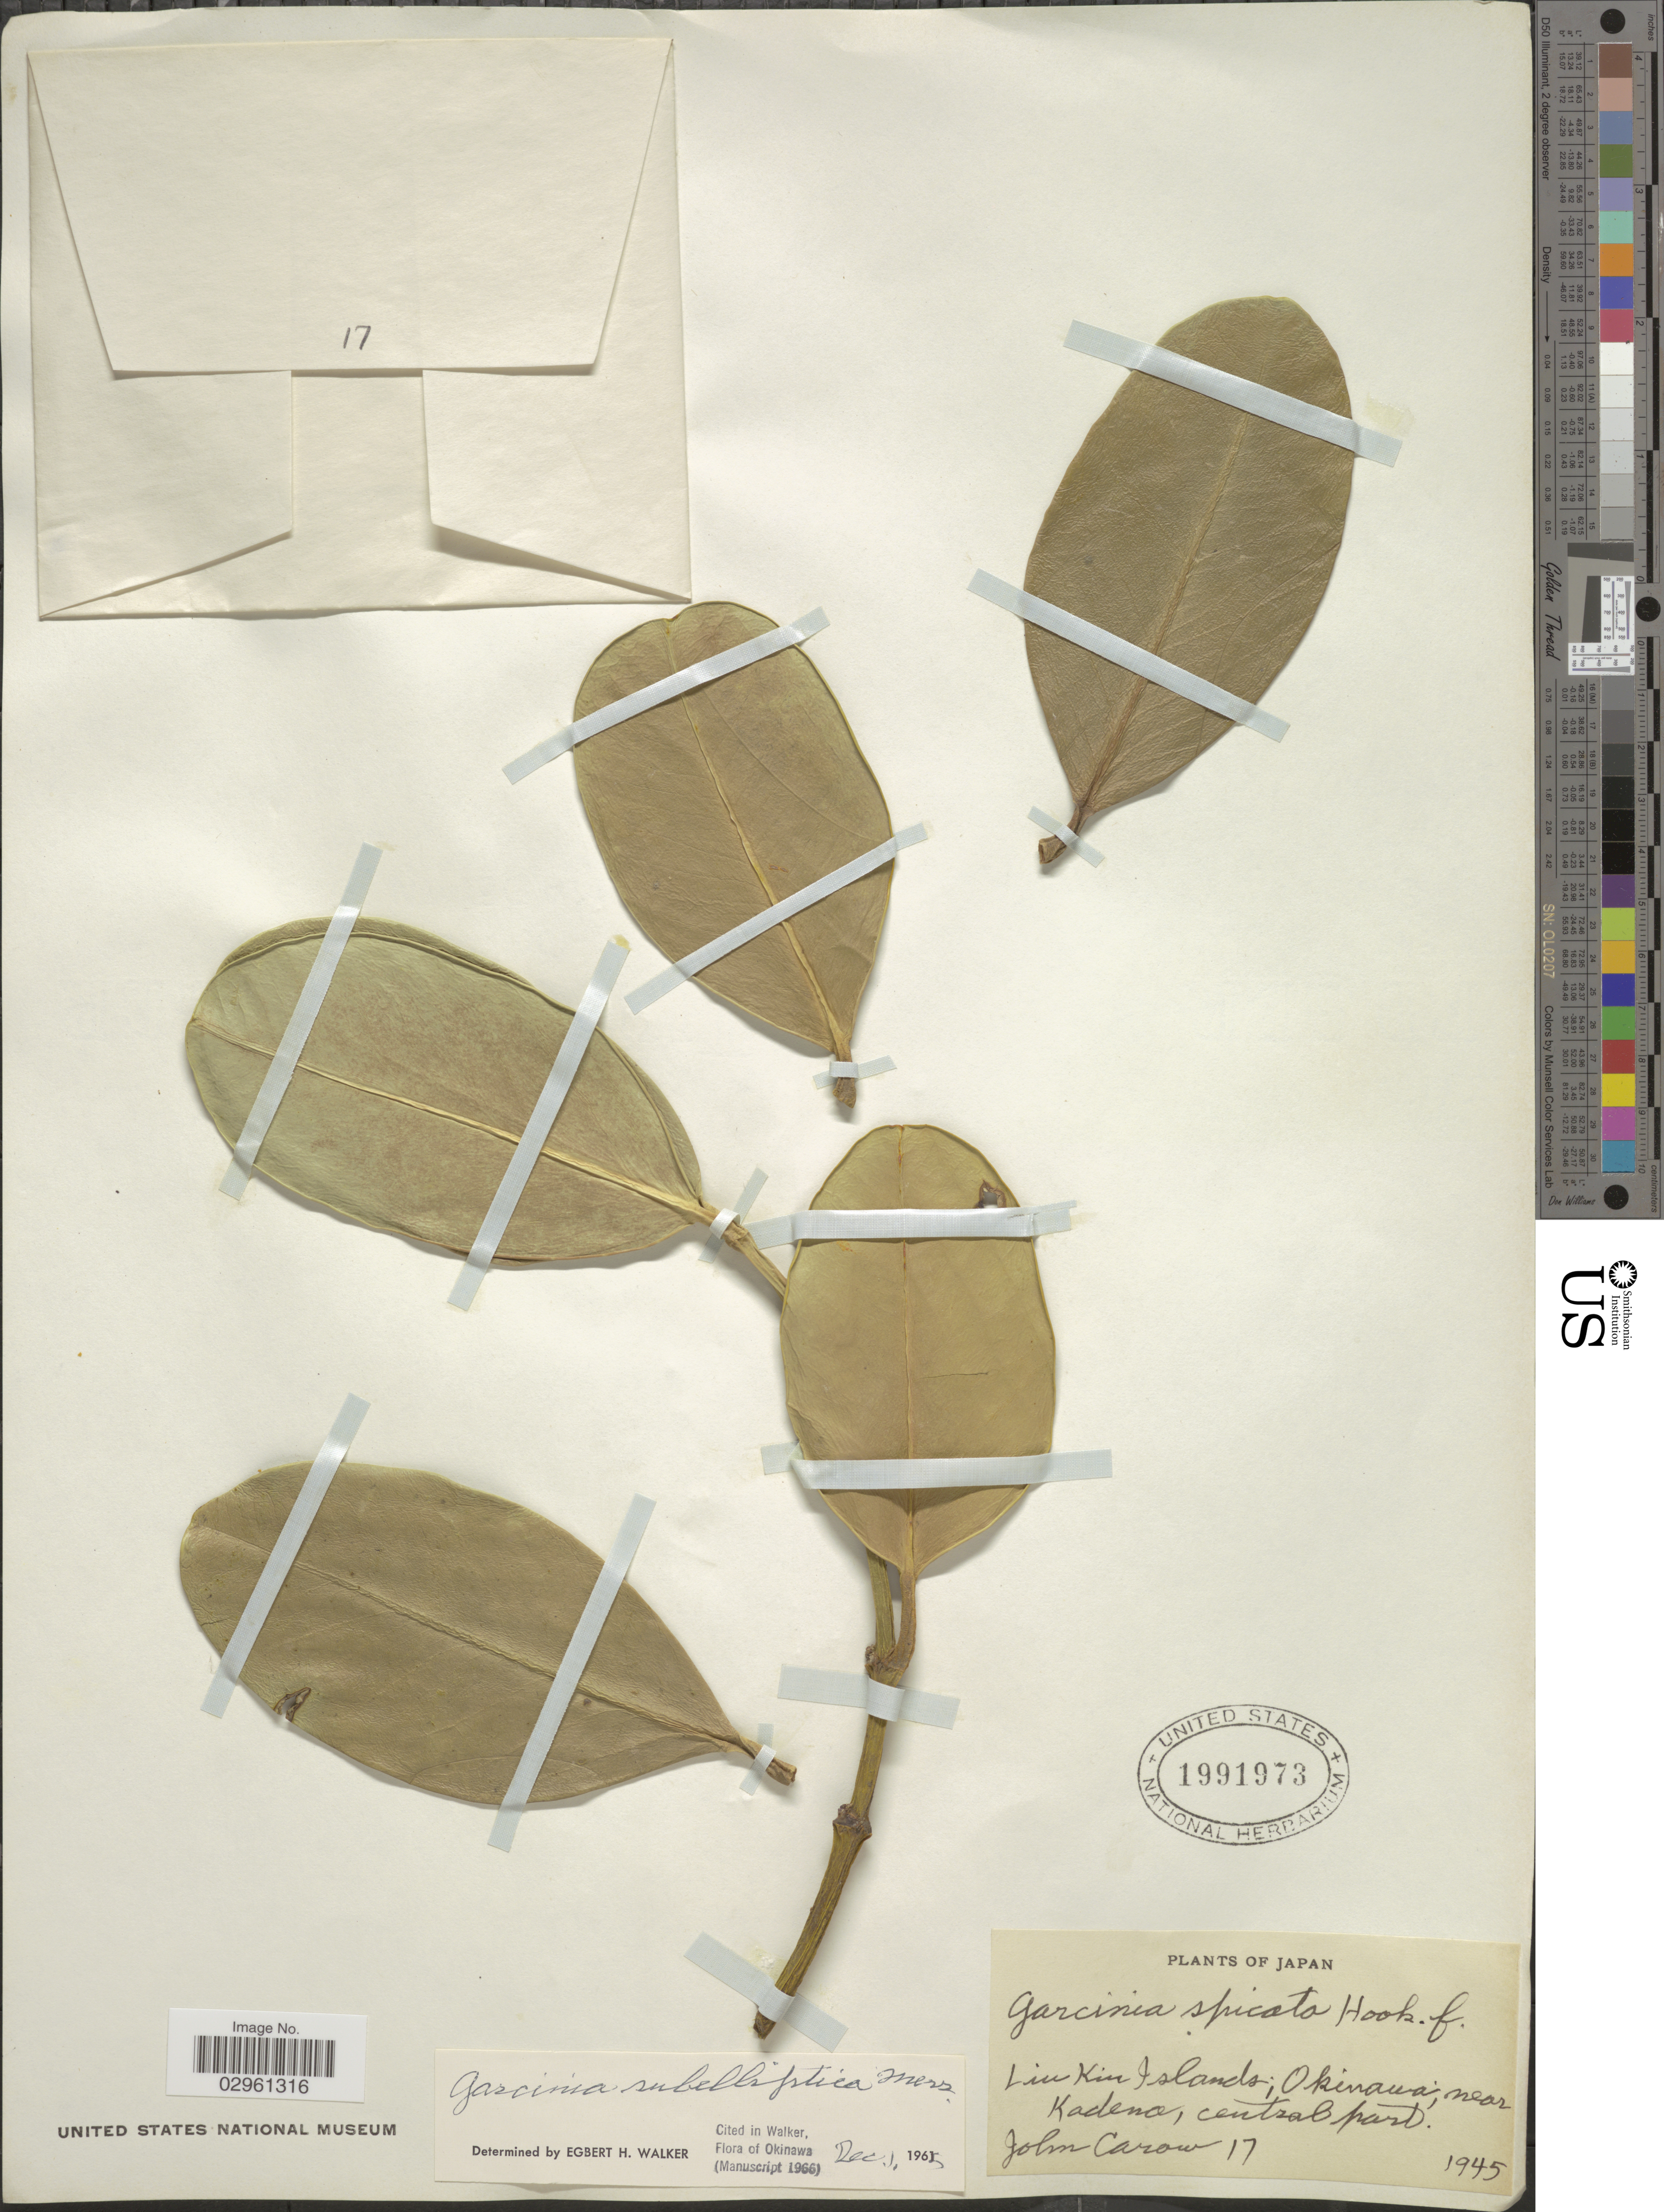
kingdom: Plantae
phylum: Tracheophyta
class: Magnoliopsida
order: Malpighiales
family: Clusiaceae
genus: Garcinia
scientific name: Garcinia subelliptica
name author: Merr.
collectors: J. Carow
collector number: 17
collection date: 1945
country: Japan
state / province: Okinawa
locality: Liu Kiu Islands; Okinawa; near Kadena, central part.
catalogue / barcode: US 1991973